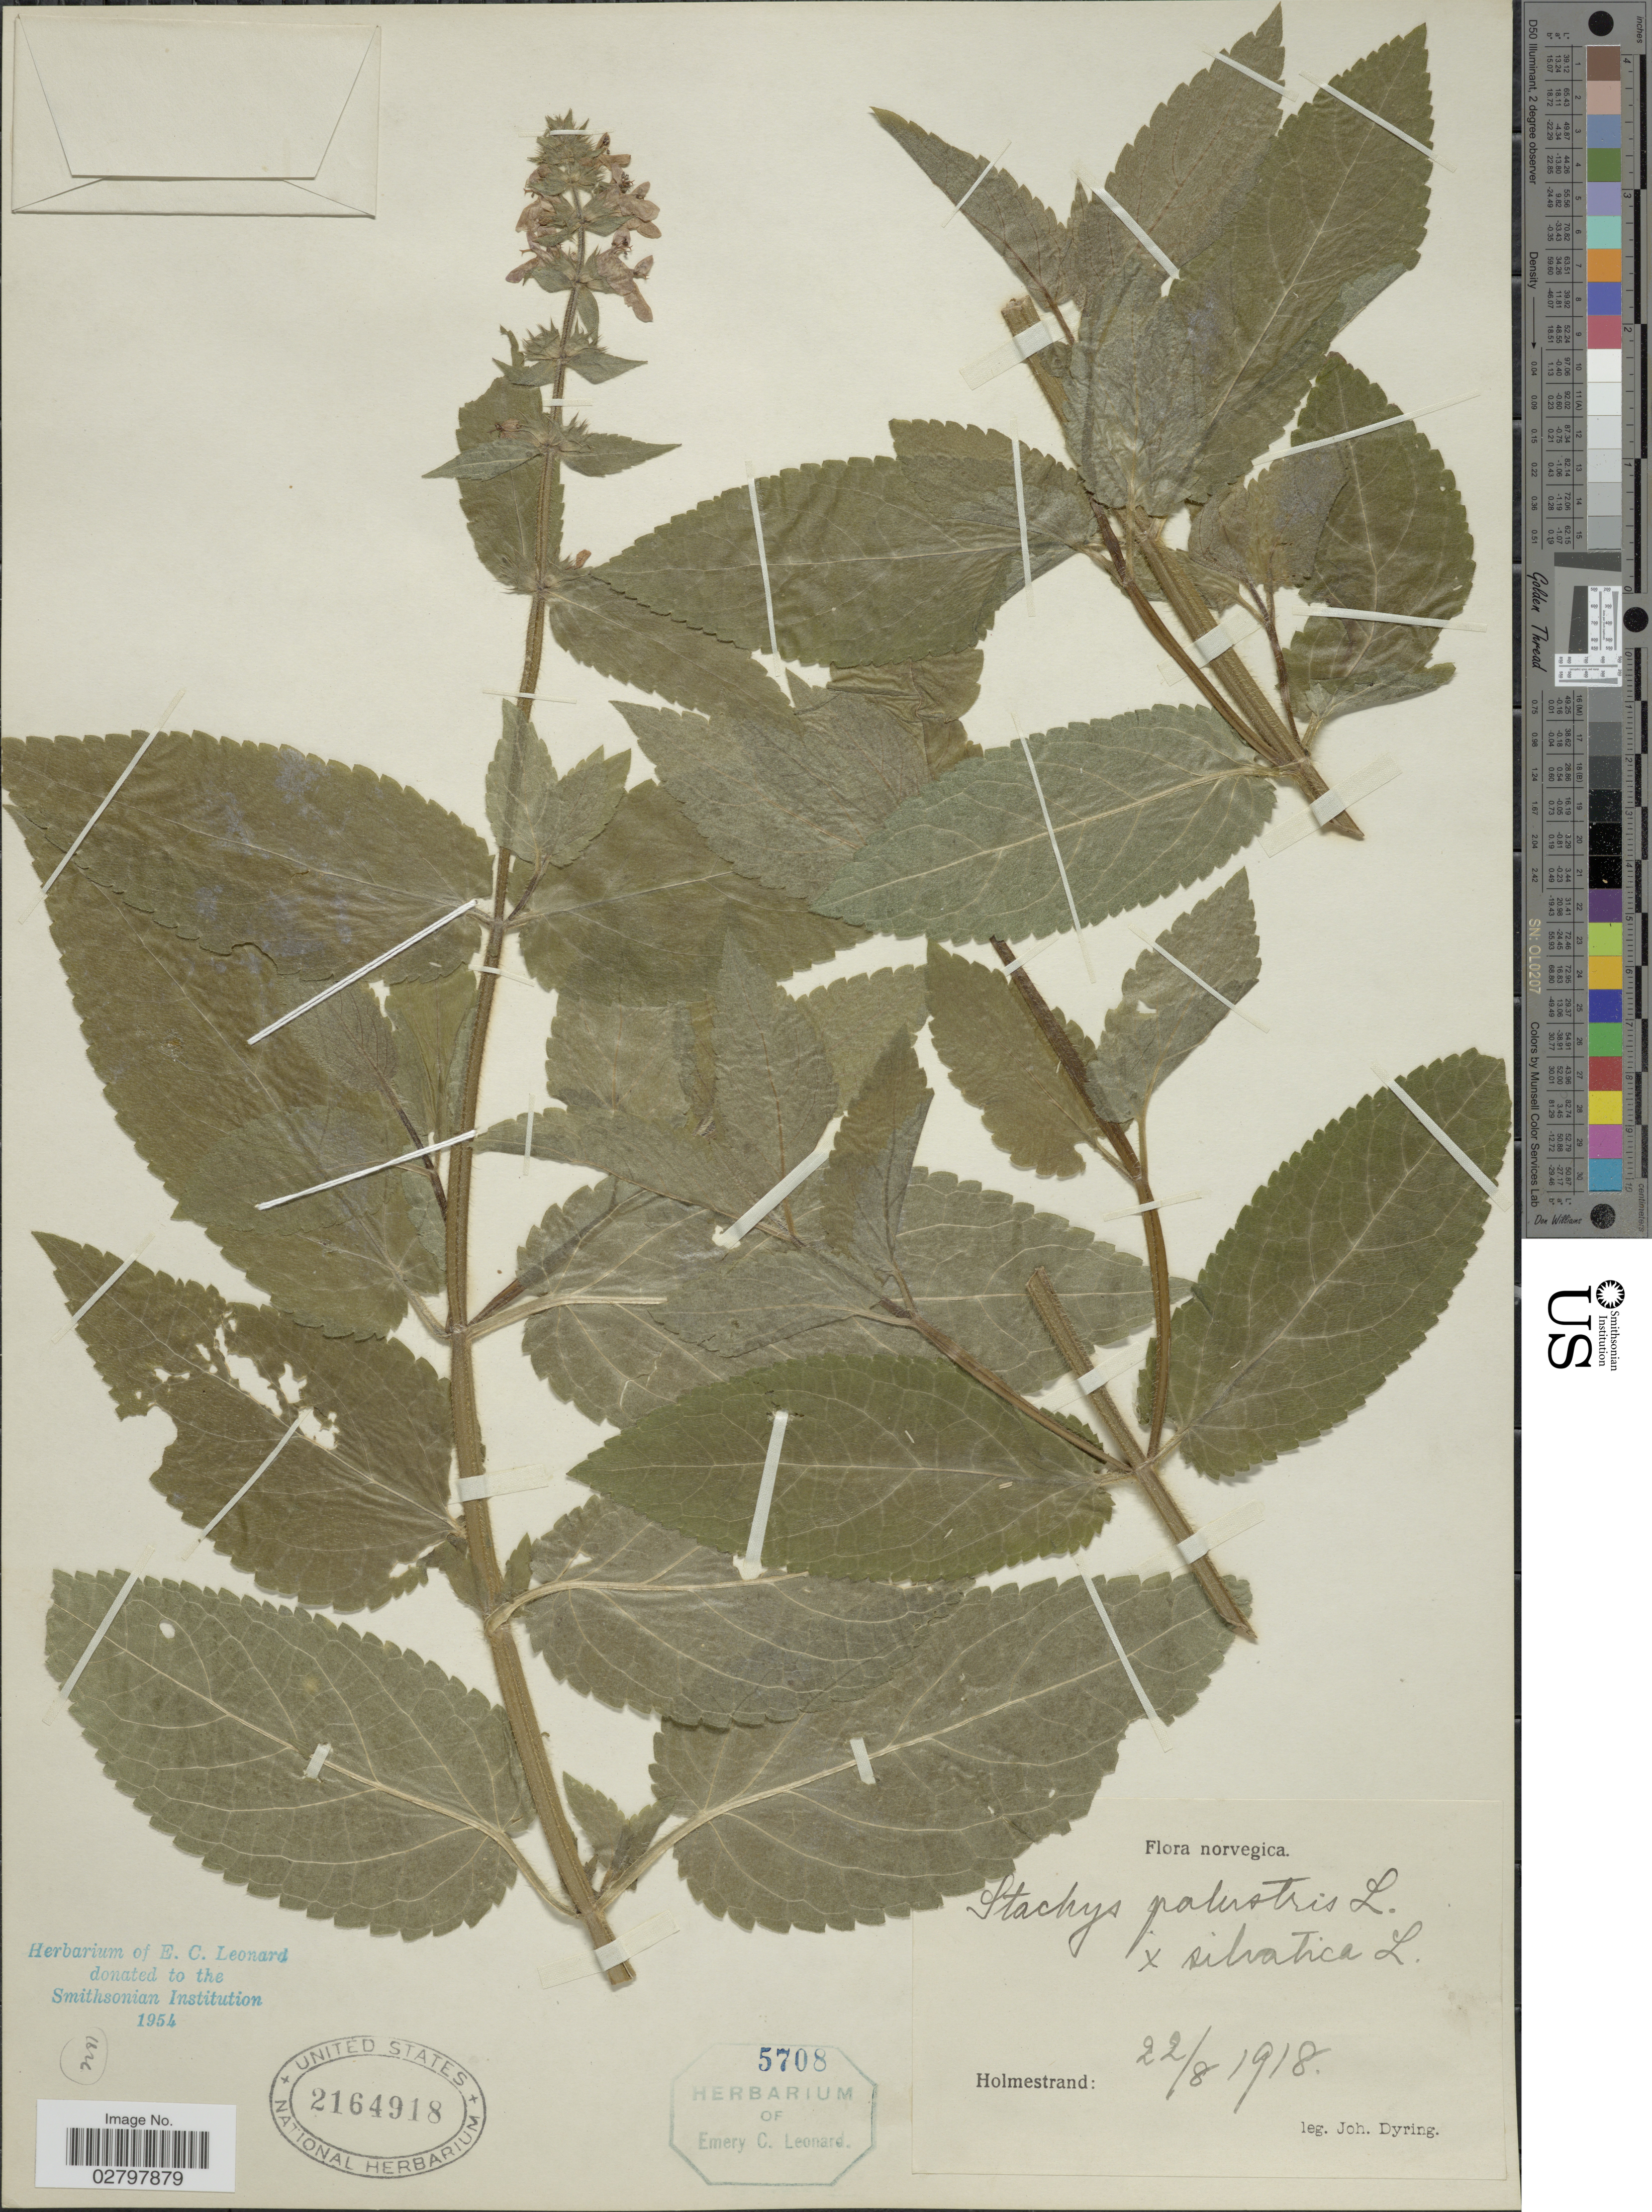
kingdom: Plantae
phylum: Tracheophyta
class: Magnoliopsida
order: Lamiales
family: Lamiaceae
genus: Stachys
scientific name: Stachys palustris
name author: L.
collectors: J. Dyring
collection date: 1918-08-22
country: Norway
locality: Holmestrand.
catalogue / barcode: US 2164918